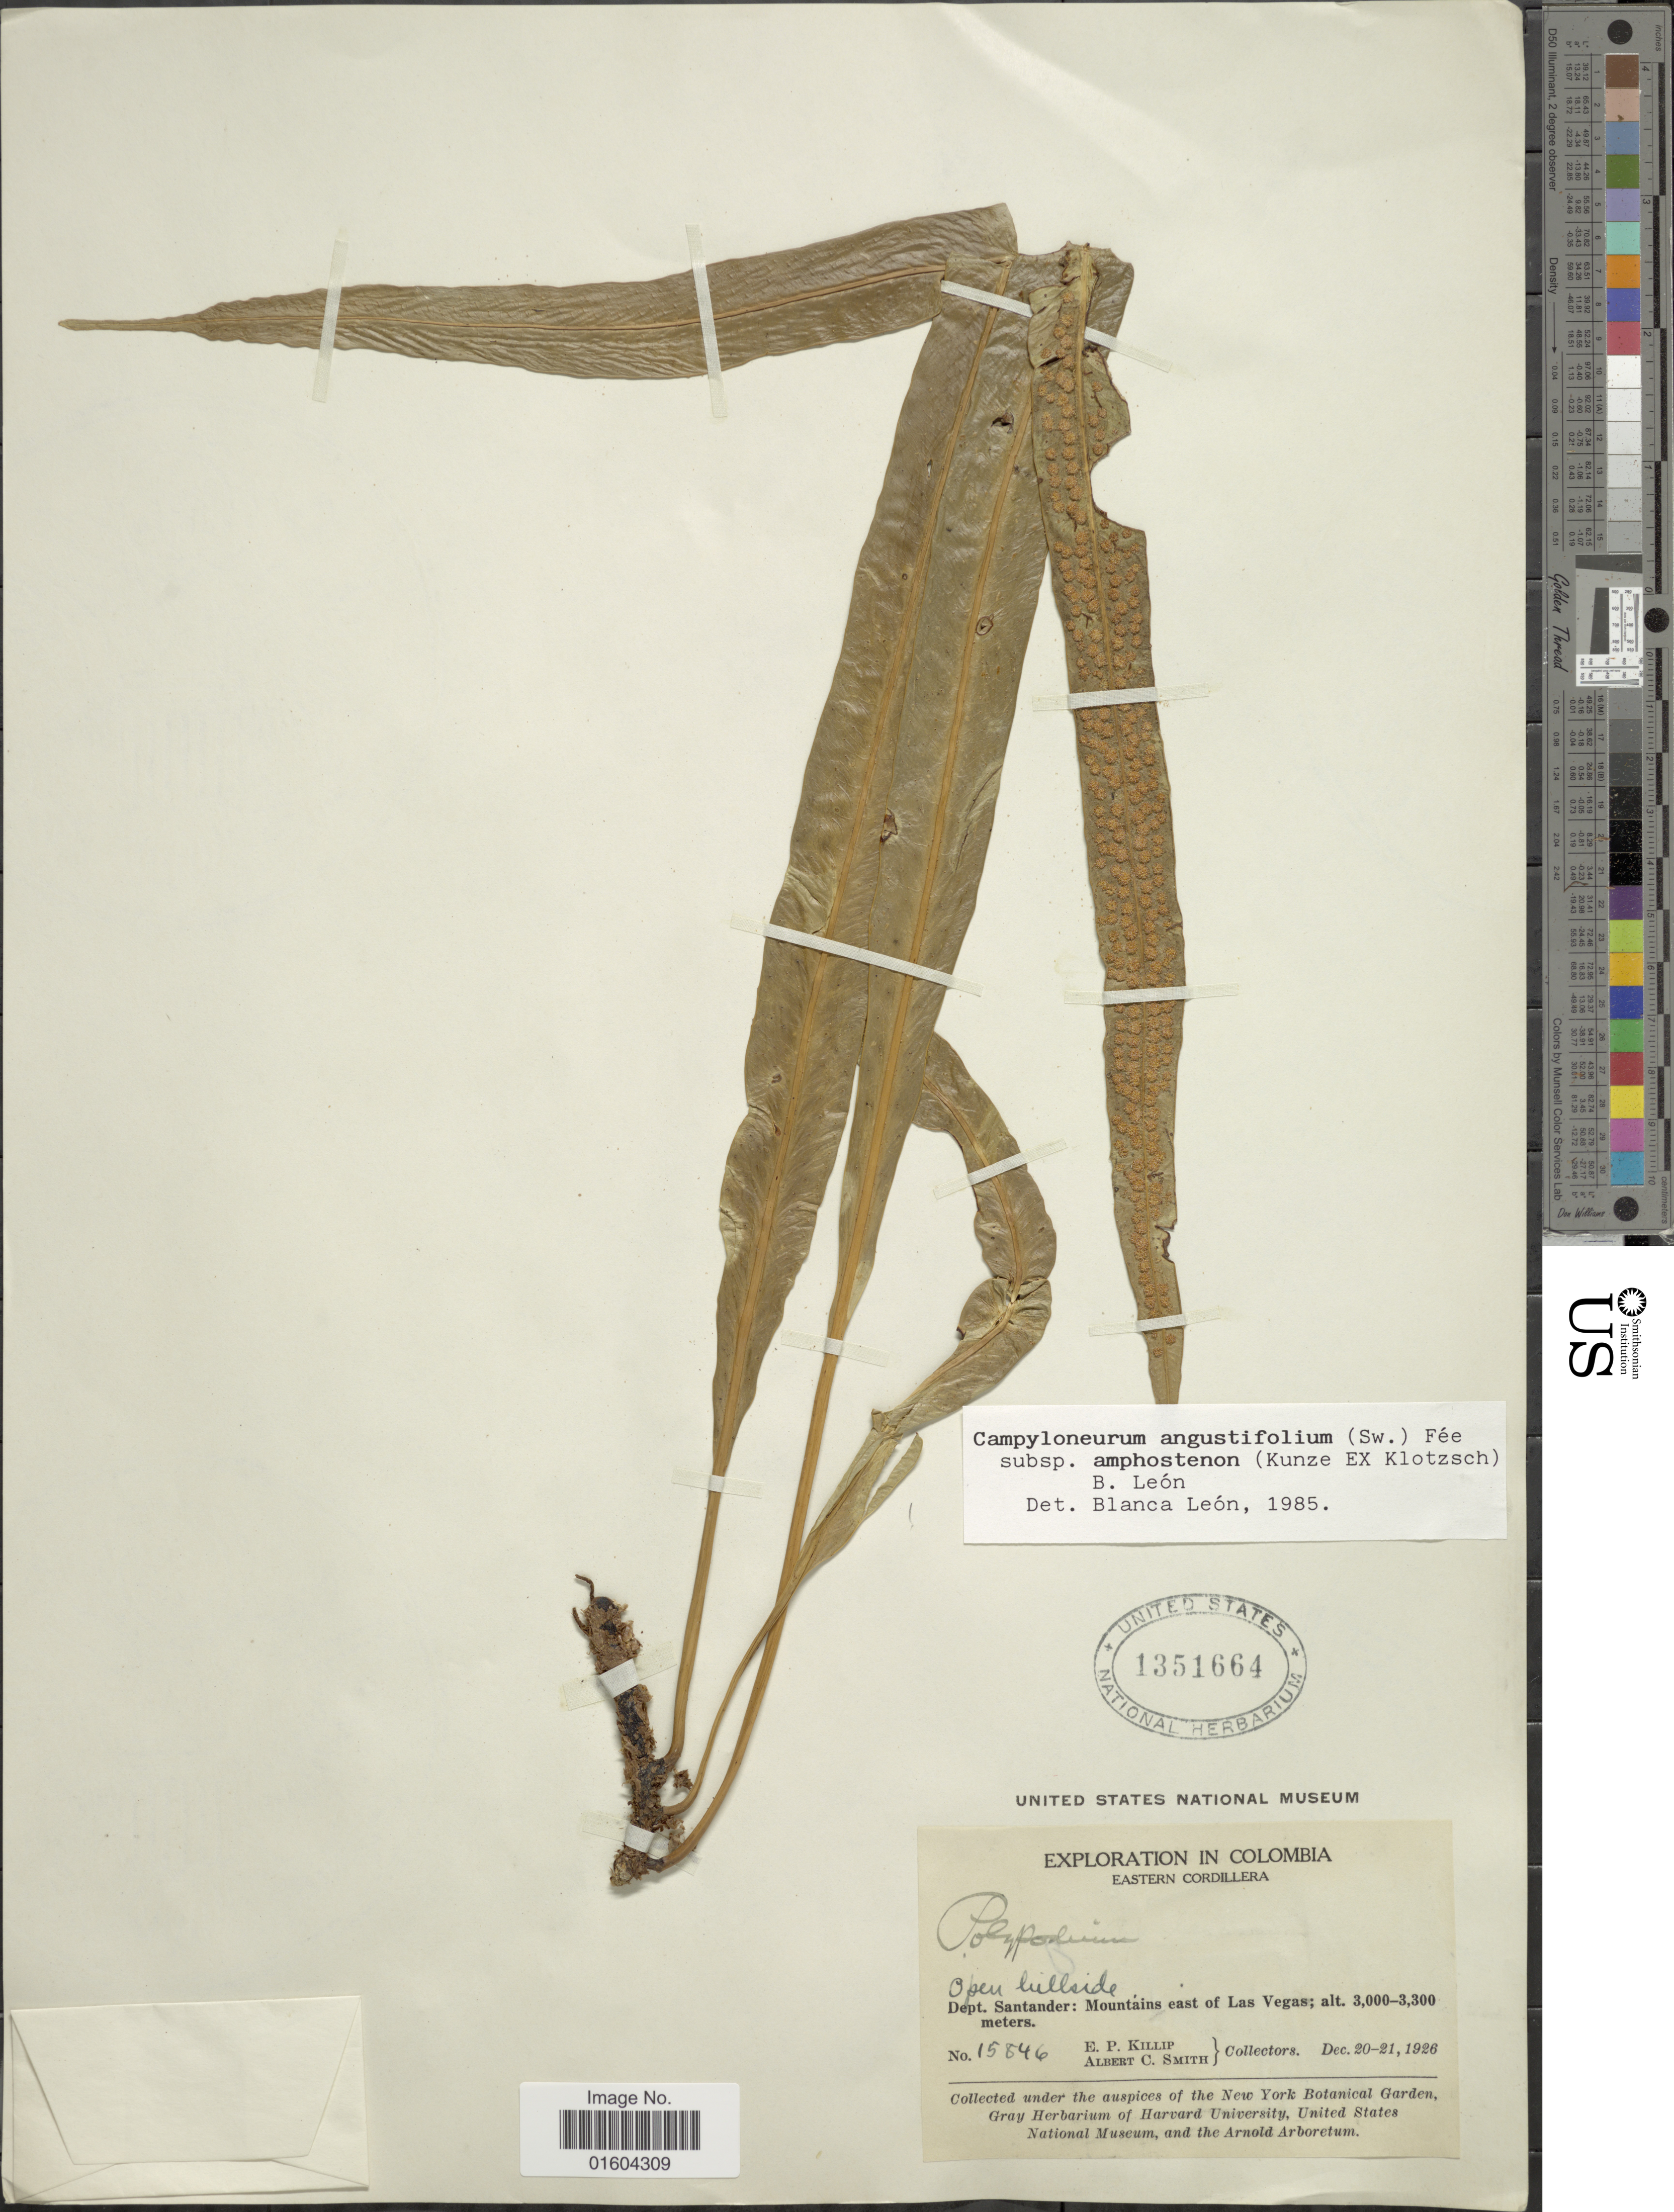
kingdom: Plantae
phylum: Tracheophyta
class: Polypodiopsida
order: Polypodiales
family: Polypodiaceae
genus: Campyloneurum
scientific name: Campyloneurum densifolium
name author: (Hieron.) Lellinger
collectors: E. P. Killip & A. C. Smith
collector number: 15846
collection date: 1926-12-20/1926-12-21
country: Colombia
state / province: Santander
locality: Dep. Santaner : Mountains east of Las Vegas. Eastern Cordillera.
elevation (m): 3000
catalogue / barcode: US 1351664